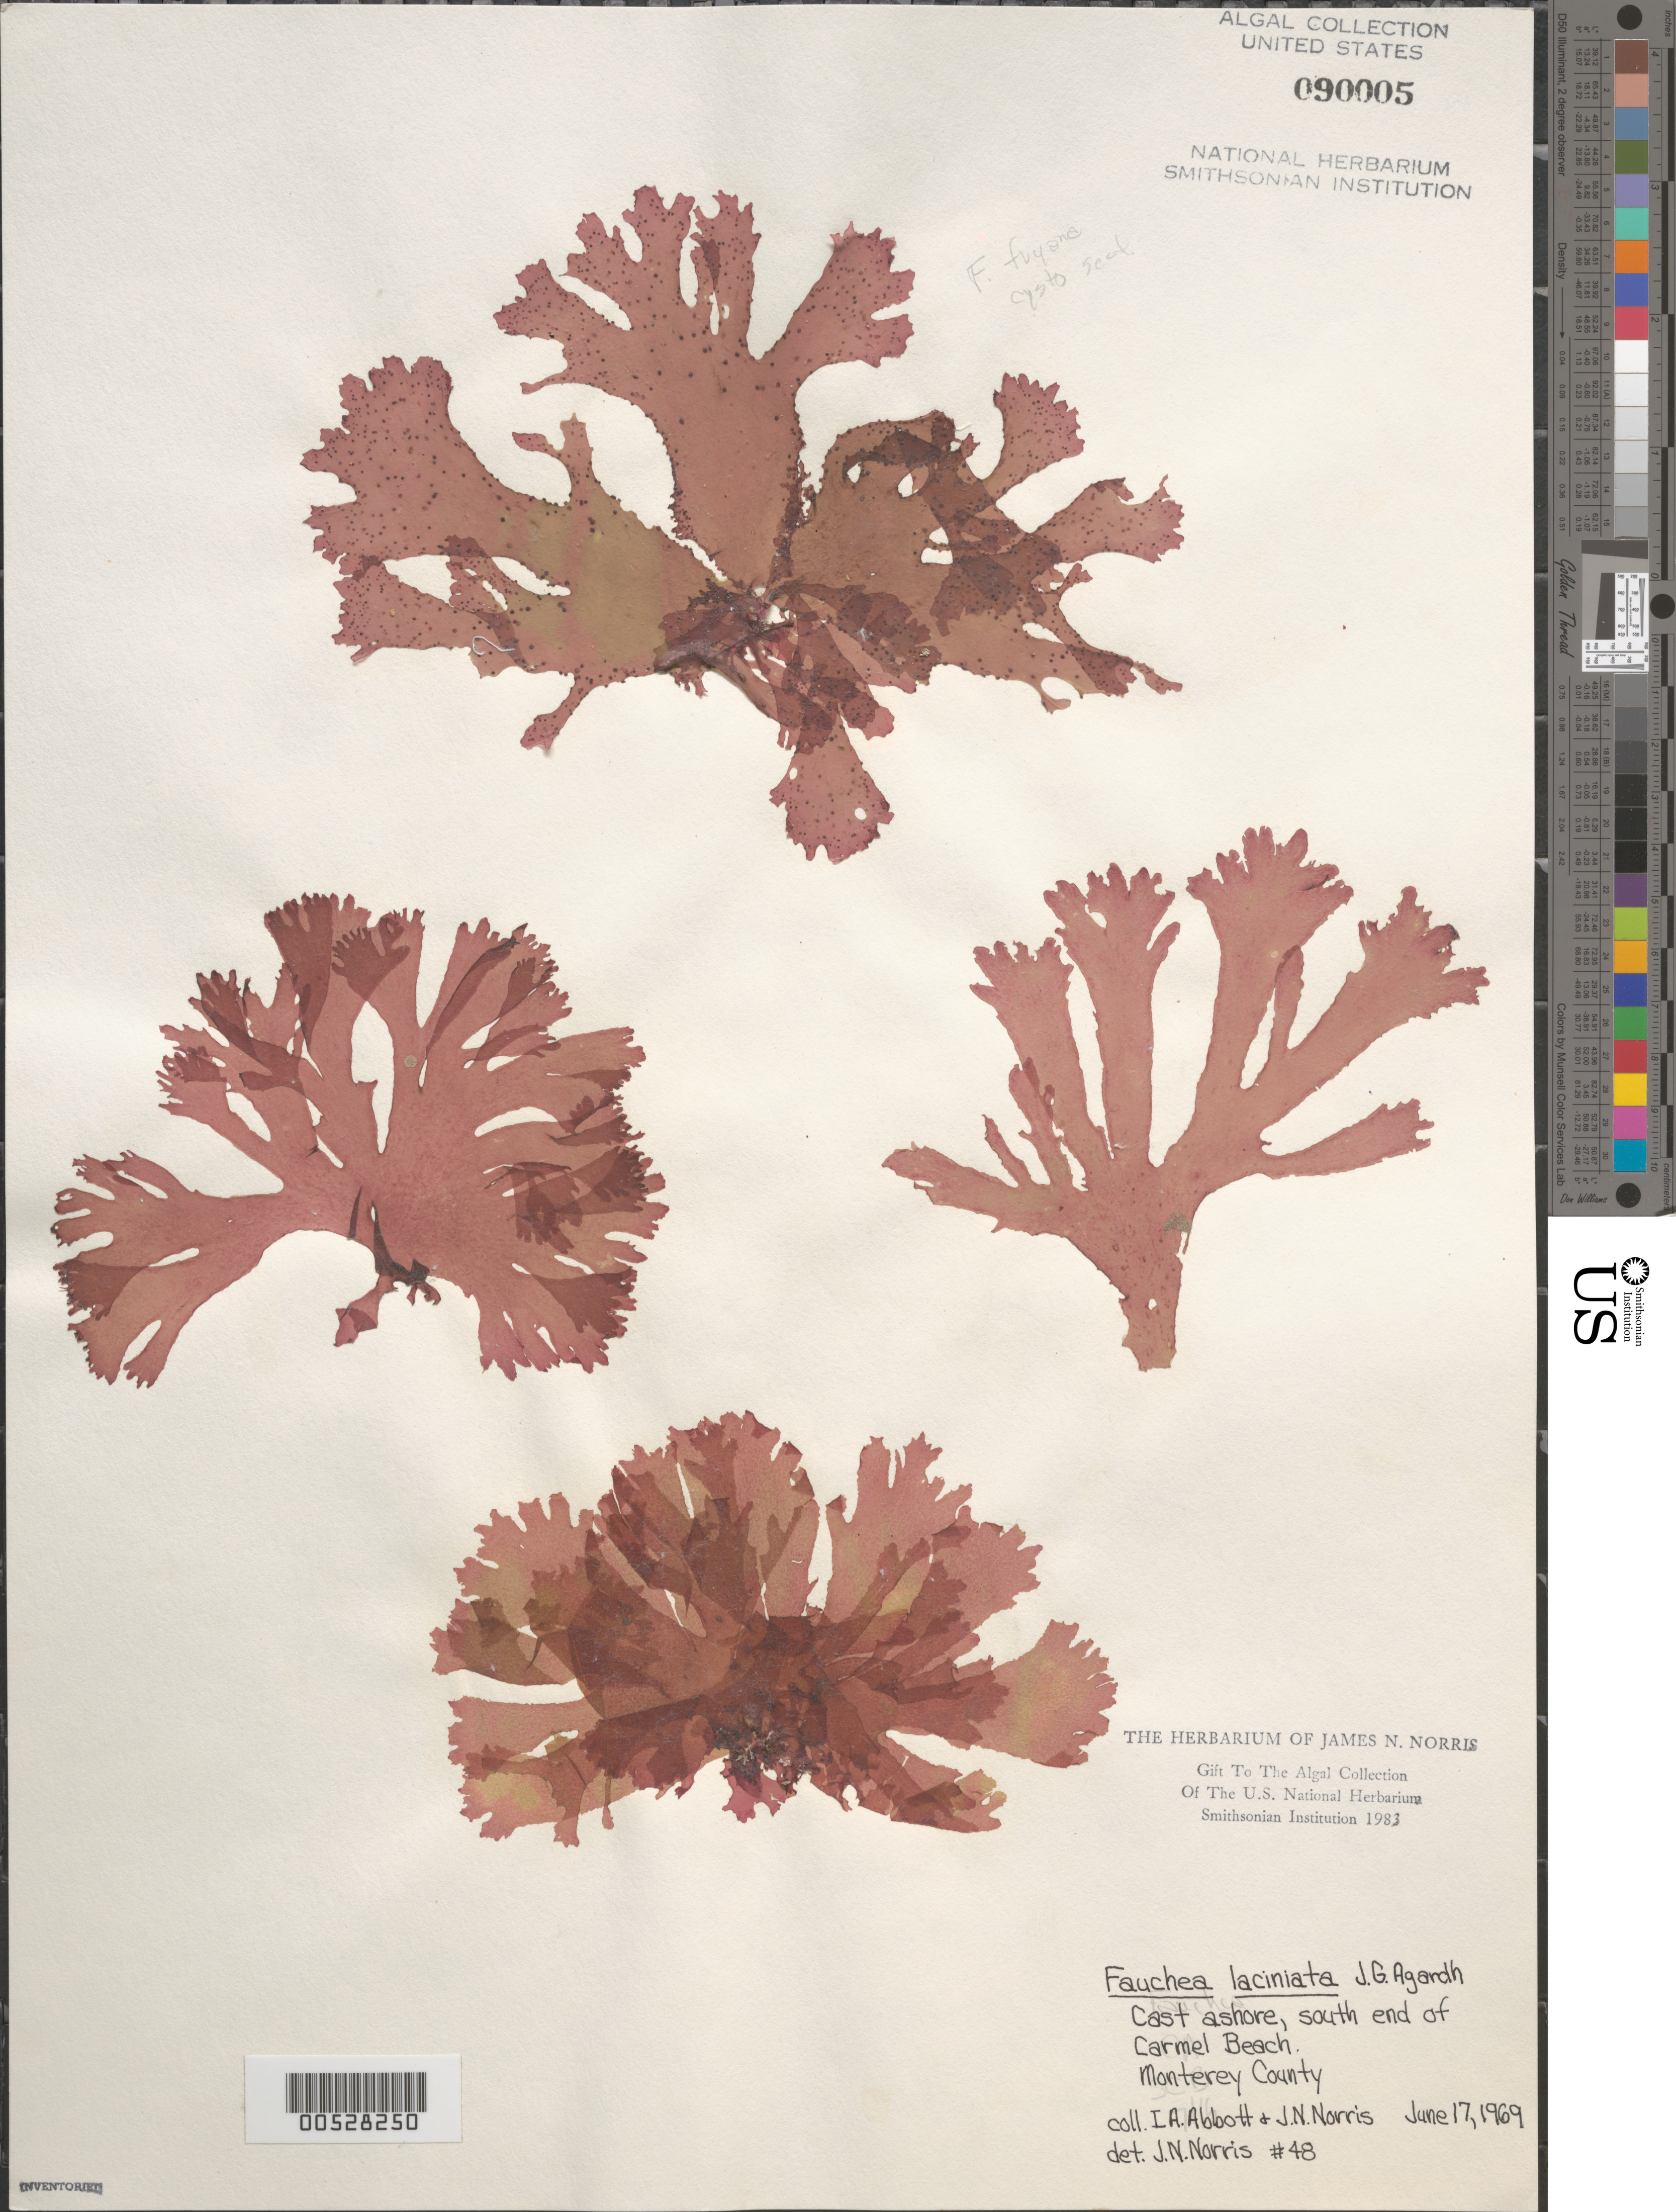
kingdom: Plantae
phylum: Rhodophyta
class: Florideophyceae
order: Rhodymeniales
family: Faucheaceae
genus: Gloiocladia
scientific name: Gloiocladia laciniata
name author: (J. Agardh) Rodríguez-Prieto & N. Sánchez in Rodríguez-Prieto et al.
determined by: Algae name updating Project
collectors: I. A. Abbott & J. N. Norris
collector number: JN-48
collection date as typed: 17 Jun 1969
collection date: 1969-06-17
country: United States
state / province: California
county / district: Monterey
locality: Carmel Beach, south end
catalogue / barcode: US 90005